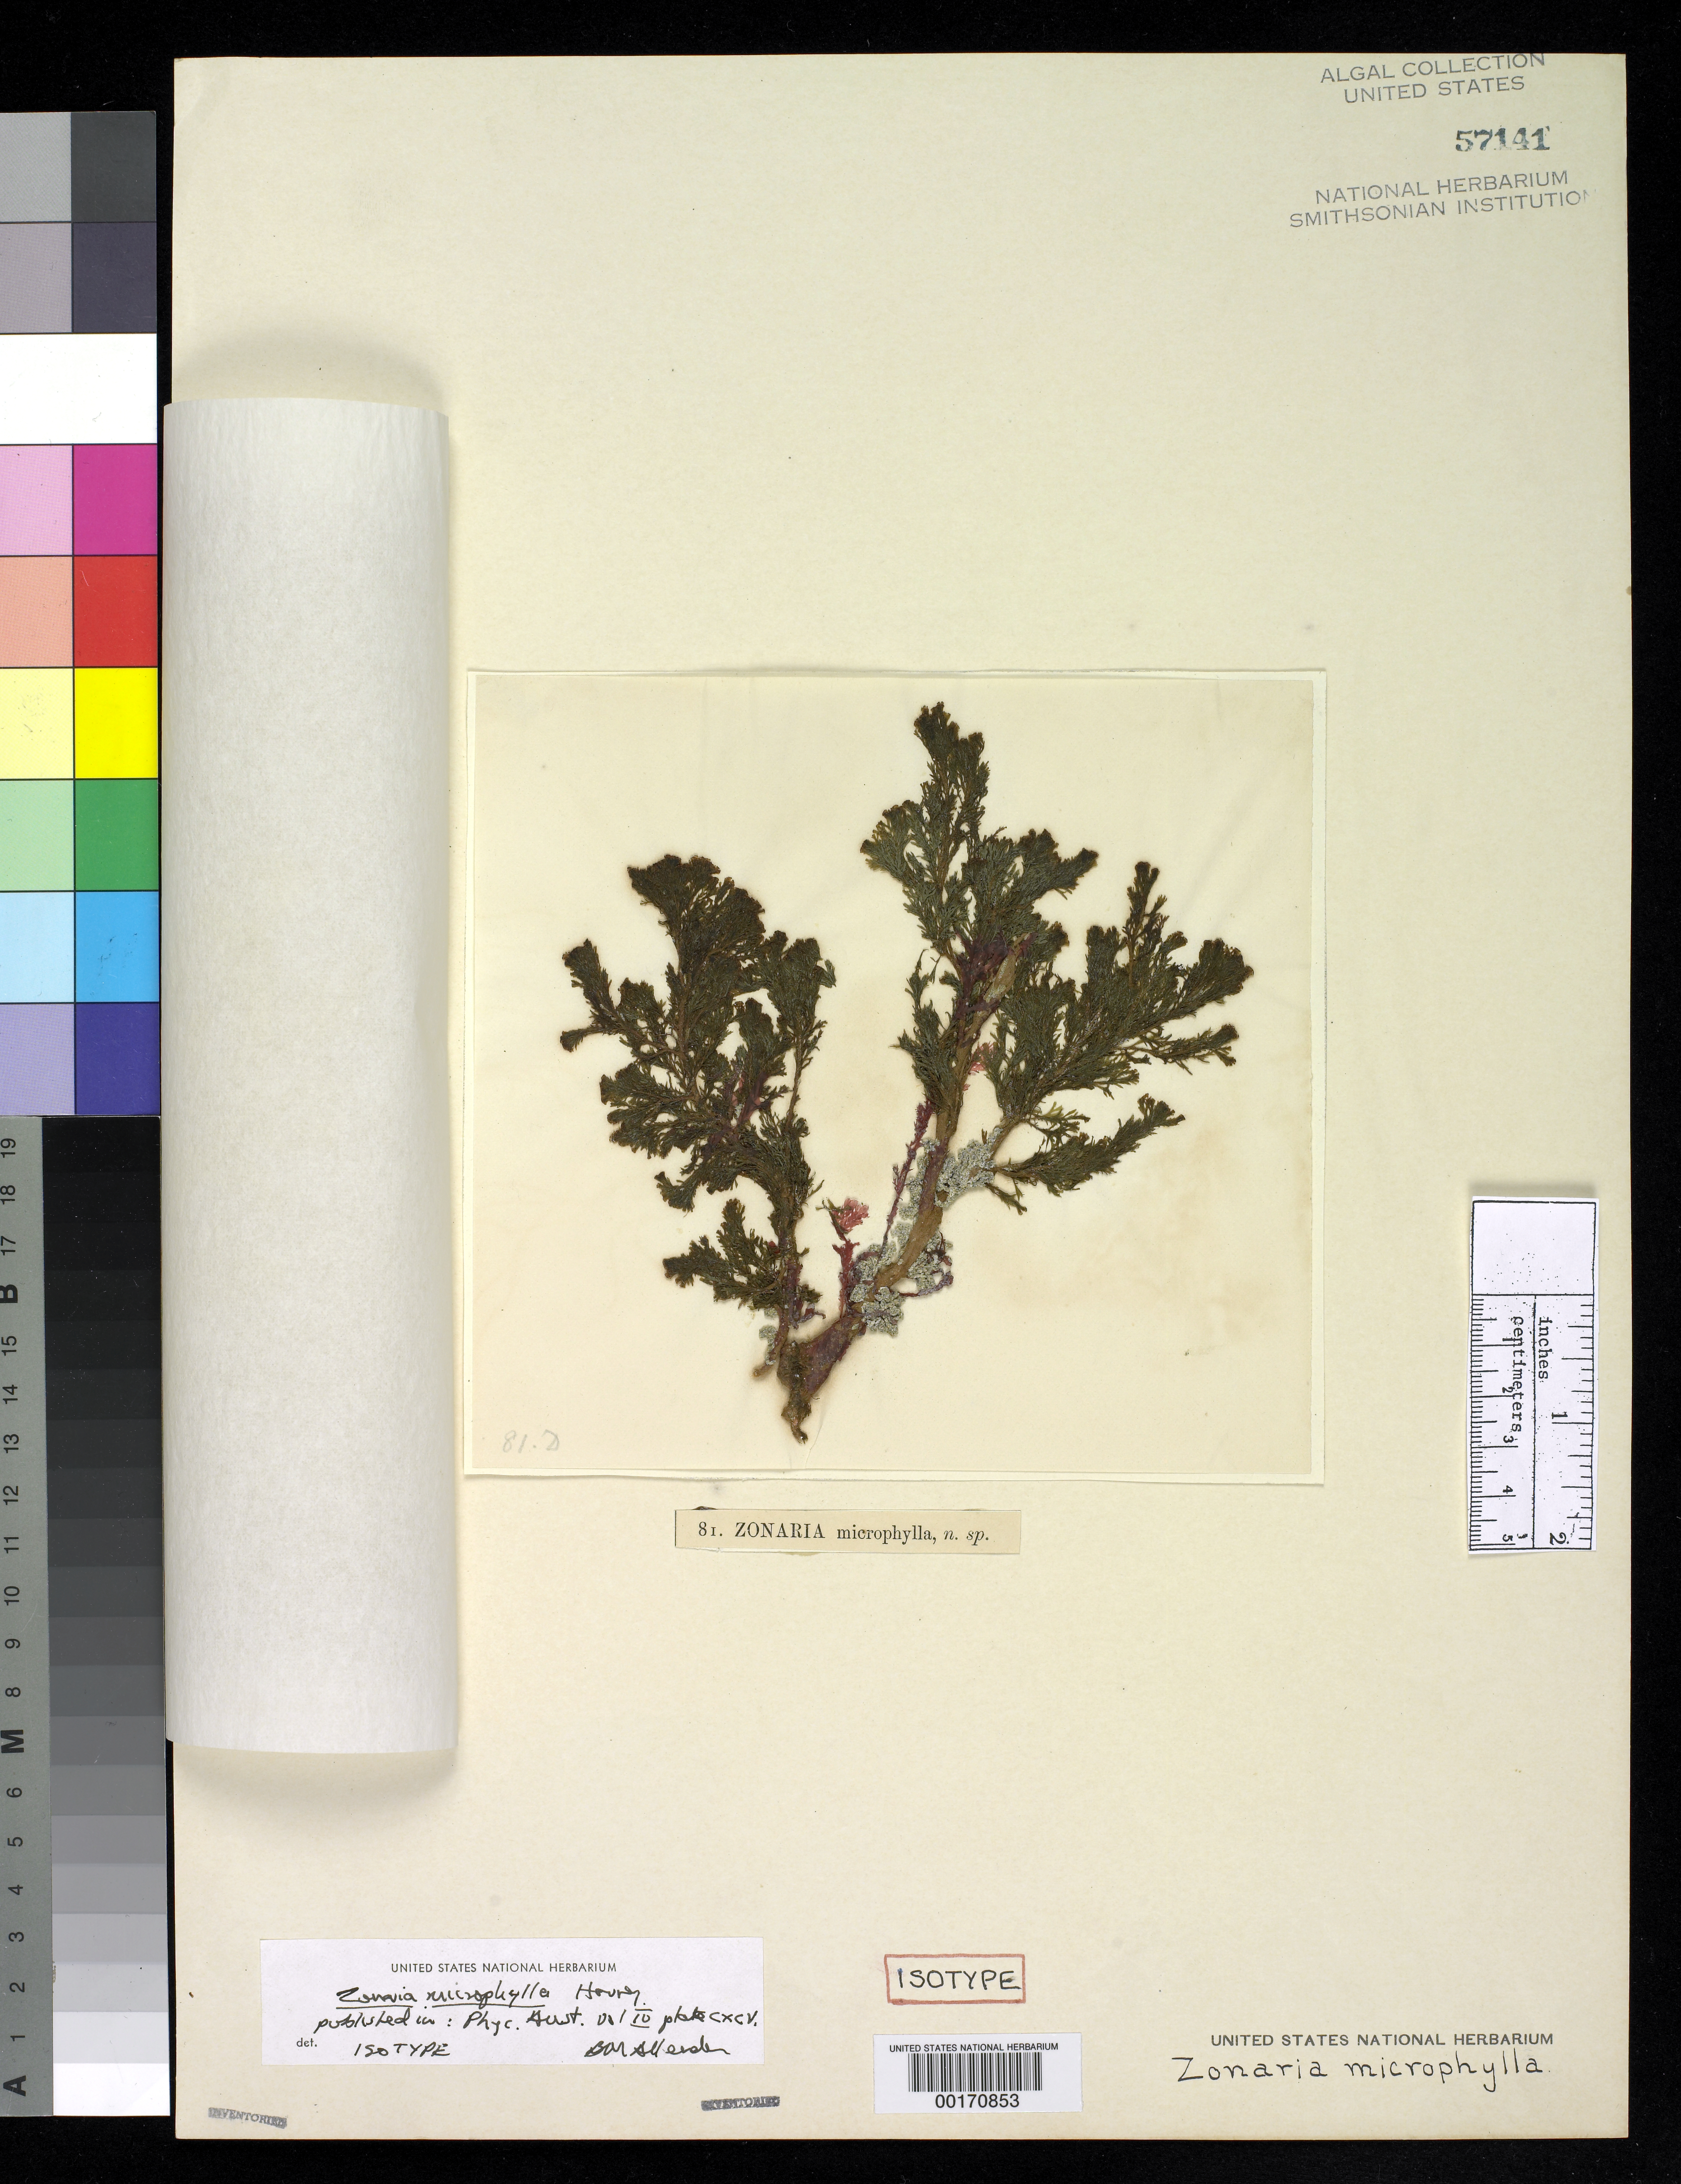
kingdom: Chromista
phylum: Ochrophyta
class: Phaeophyceae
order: Dictyotales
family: Dictyotaceae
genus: Zonaria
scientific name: Zonaria microphylla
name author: Harv.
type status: Isotype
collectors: W. Harvey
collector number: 81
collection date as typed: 1854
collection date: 1854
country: Australia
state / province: South Australia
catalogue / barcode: US 57141